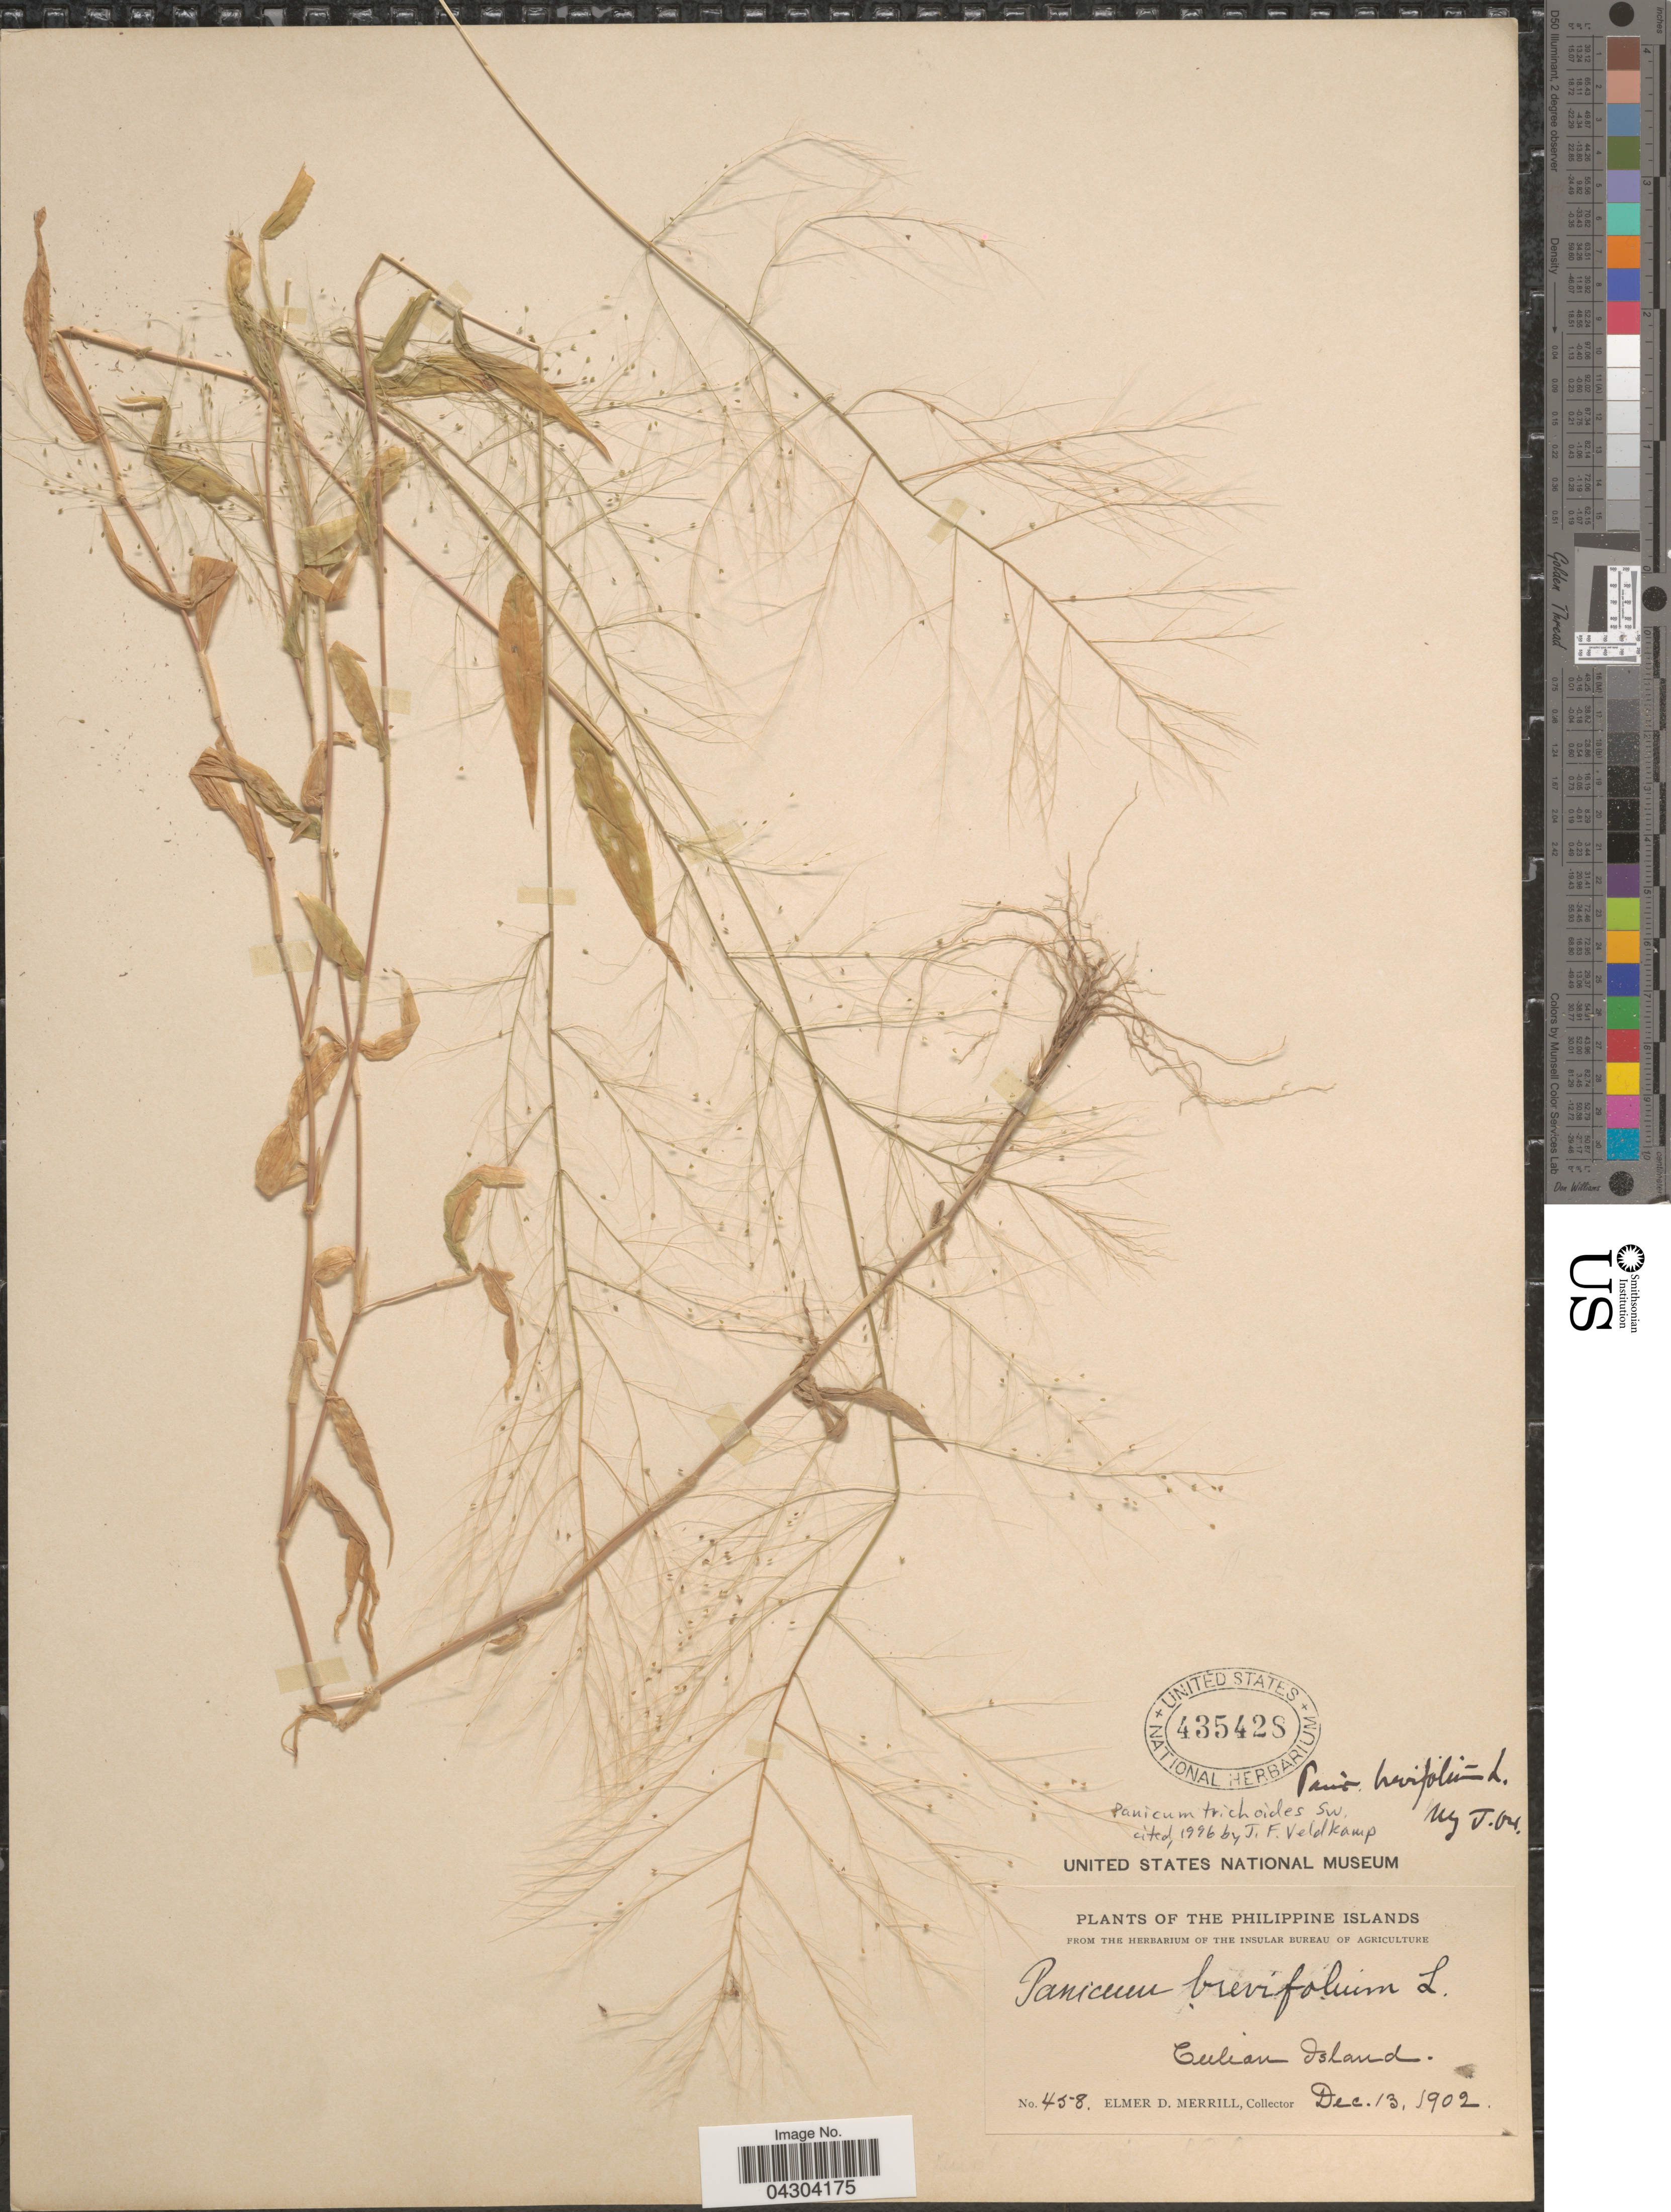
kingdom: Plantae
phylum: Tracheophyta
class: Liliopsida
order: Poales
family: Poaceae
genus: Panicum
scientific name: Panicum trichoides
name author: Sw.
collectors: E. D. Merrill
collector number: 458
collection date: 1902-12-13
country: Philippines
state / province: Mimaropa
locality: The Philippine Islands. Culian Island.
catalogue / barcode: US 435428